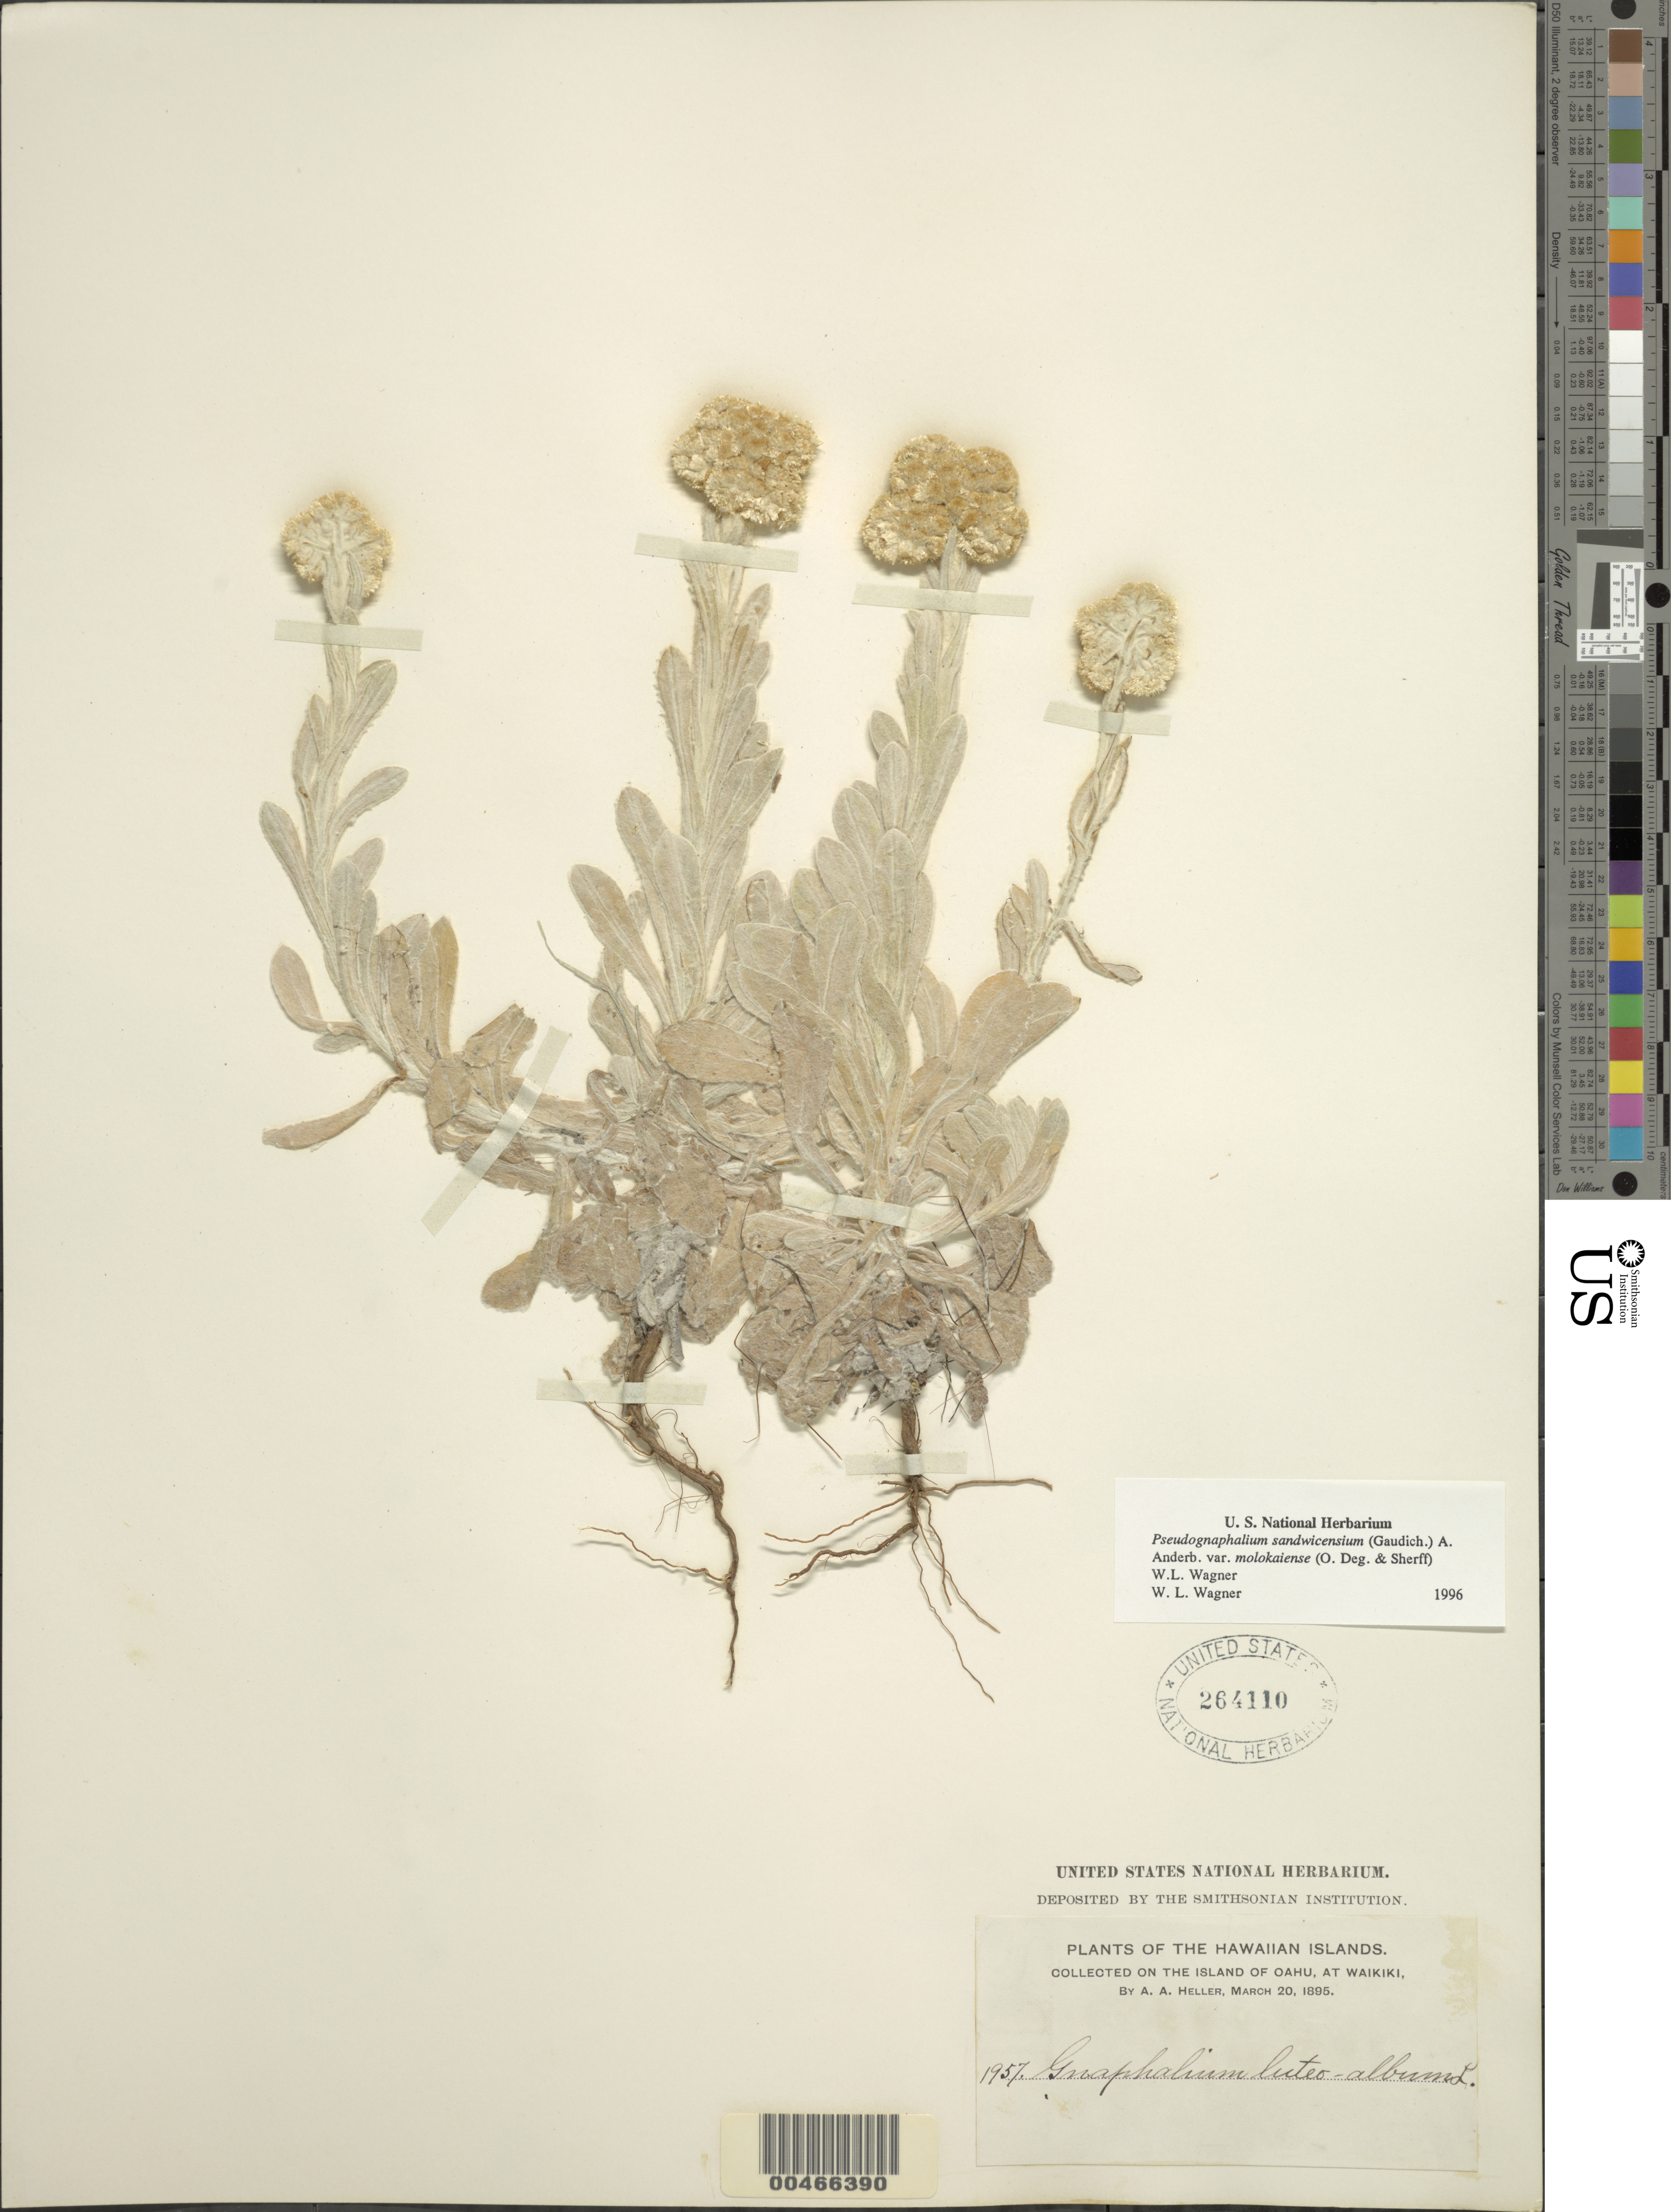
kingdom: Plantae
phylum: Tracheophyta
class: Magnoliopsida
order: Asterales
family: Asteraceae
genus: Pseudognaphalium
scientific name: Pseudognaphalium sandwicensium var. molokaiense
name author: (O. Deg. & Sherff) W.L. Wagner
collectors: A. A. Heller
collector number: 1957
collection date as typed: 20 Mar 1895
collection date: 1895-03-20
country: United States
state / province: Hawaii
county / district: Honolulu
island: Oahu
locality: At Waikiki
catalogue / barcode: US 264110